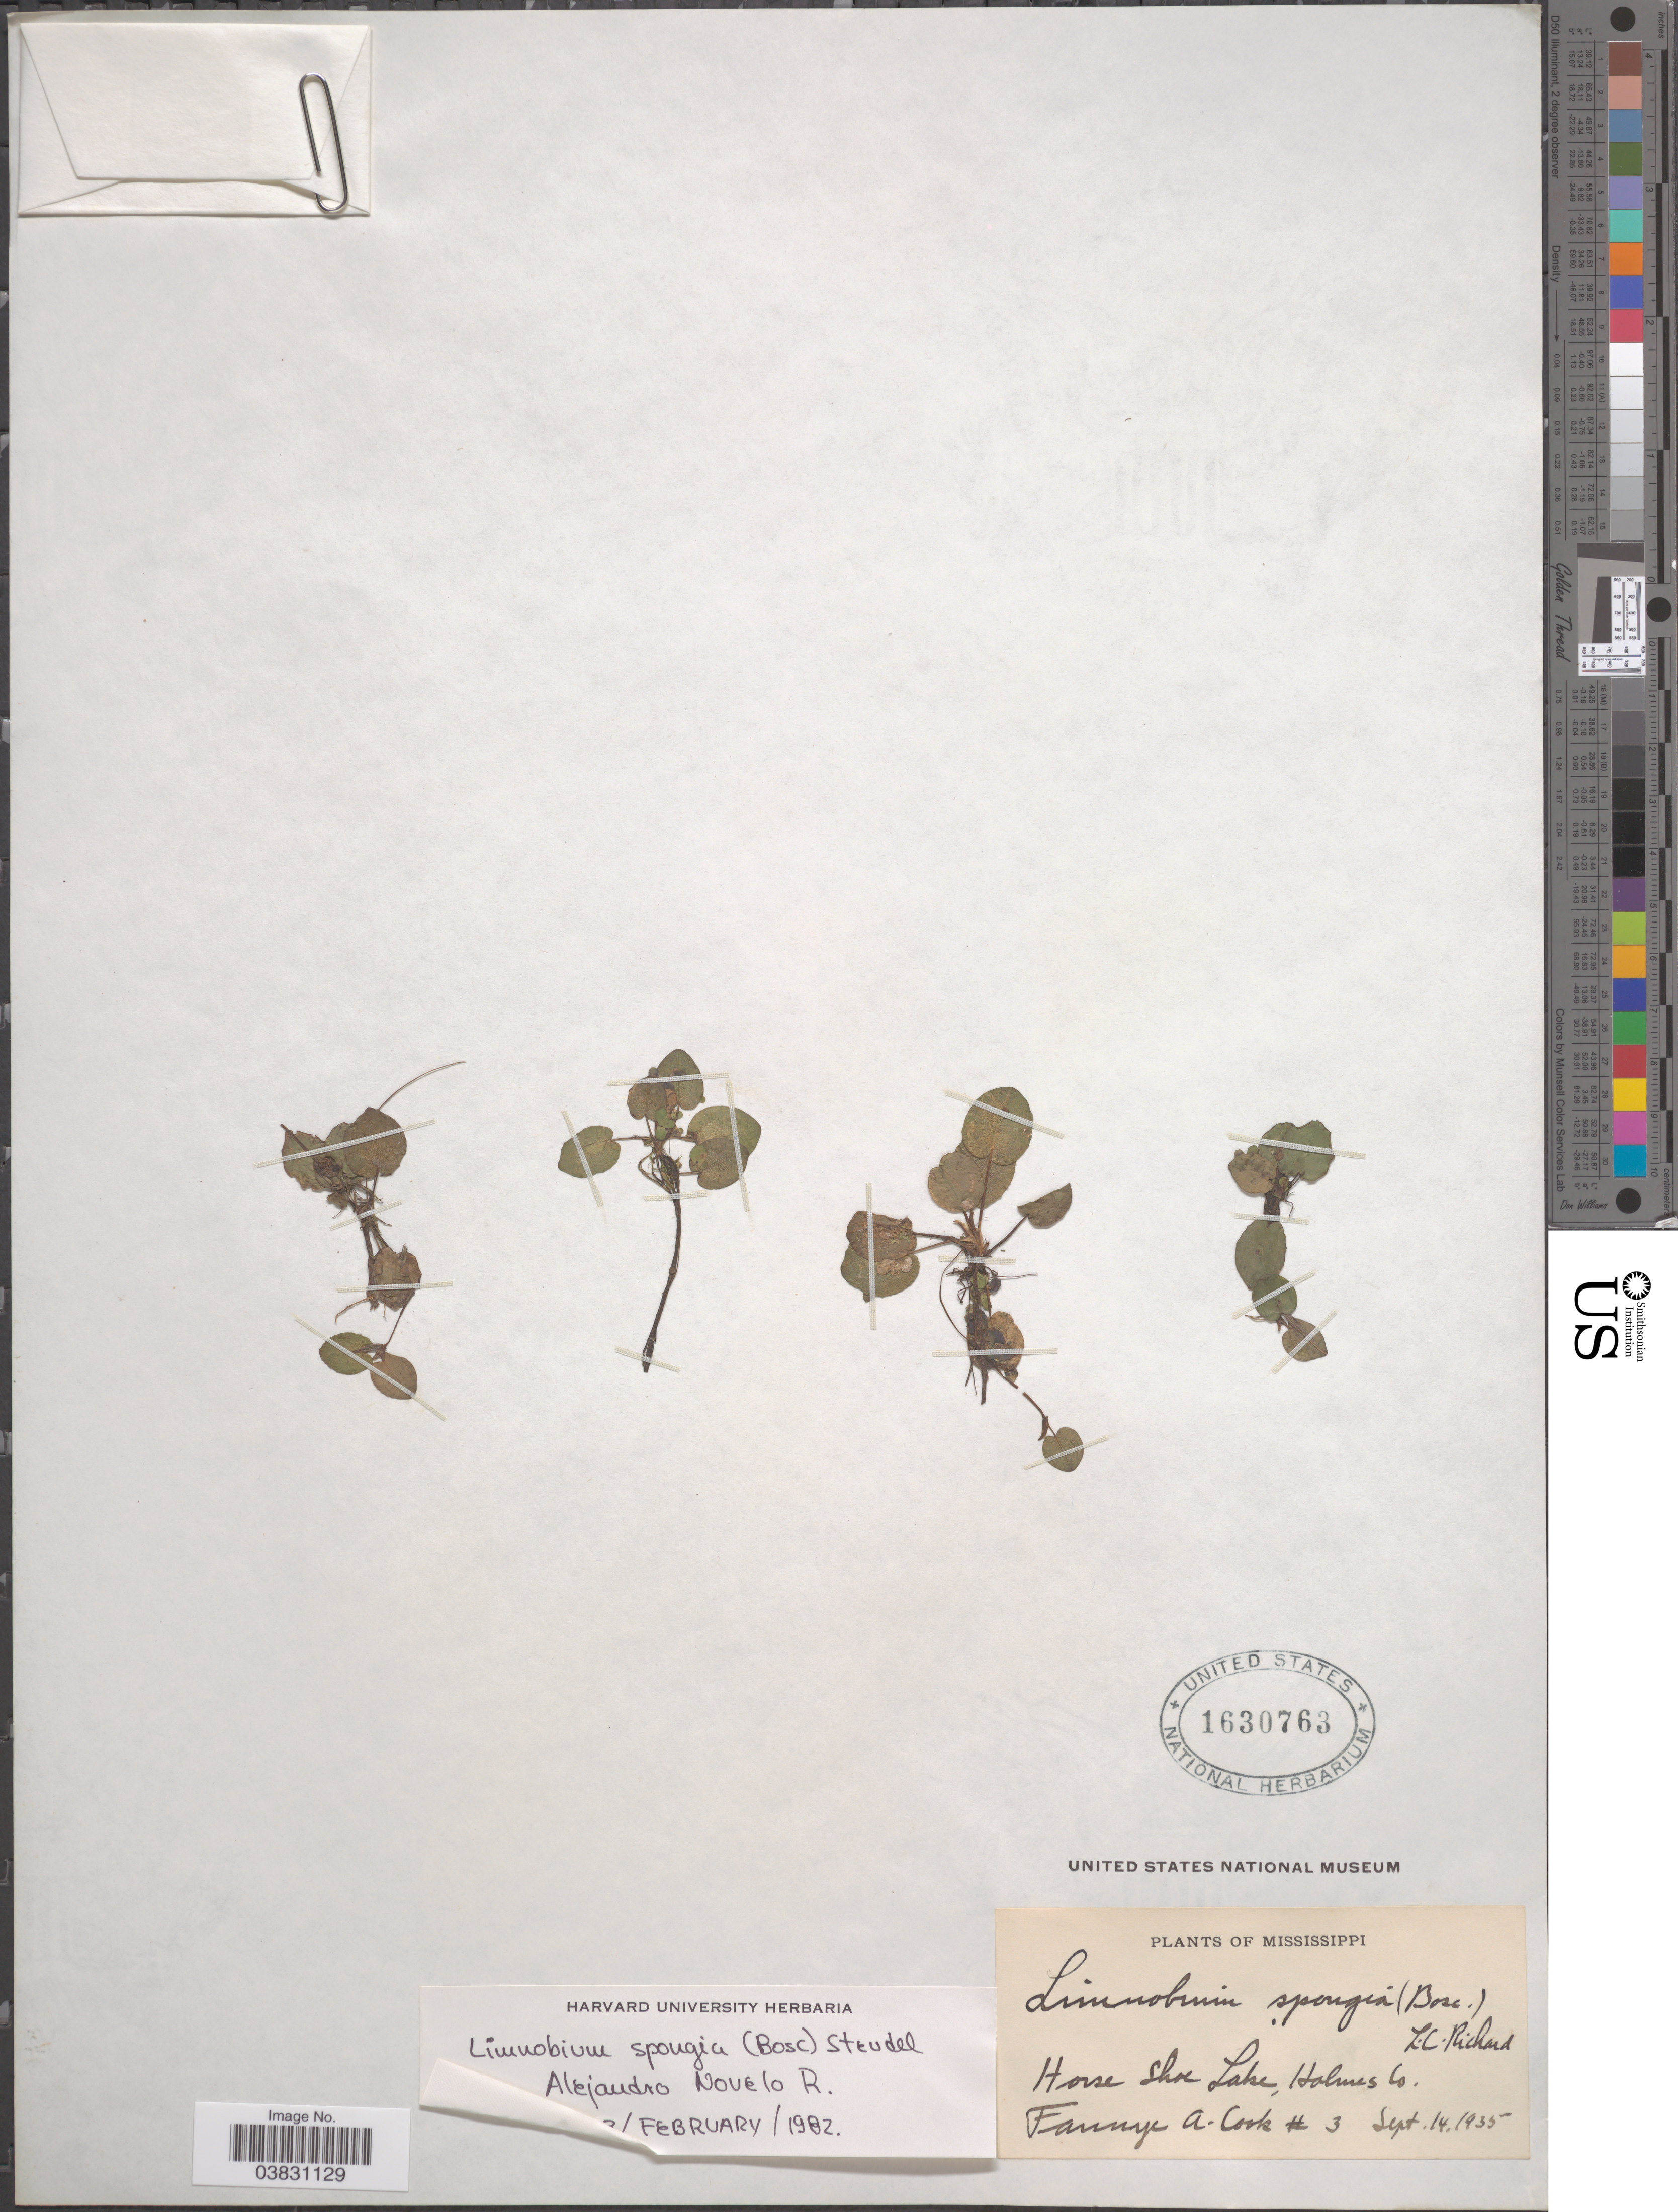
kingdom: Plantae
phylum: Tracheophyta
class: Liliopsida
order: Alismatales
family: Hydrocharitaceae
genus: Limnobium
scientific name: Limnobium spongia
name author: (Bosc) Rich. ex Steud.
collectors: F. A. Cook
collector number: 3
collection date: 1935-09-14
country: United States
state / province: Mississippi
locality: Horse Shoe Lake, Holmes Co.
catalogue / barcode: US 1630763